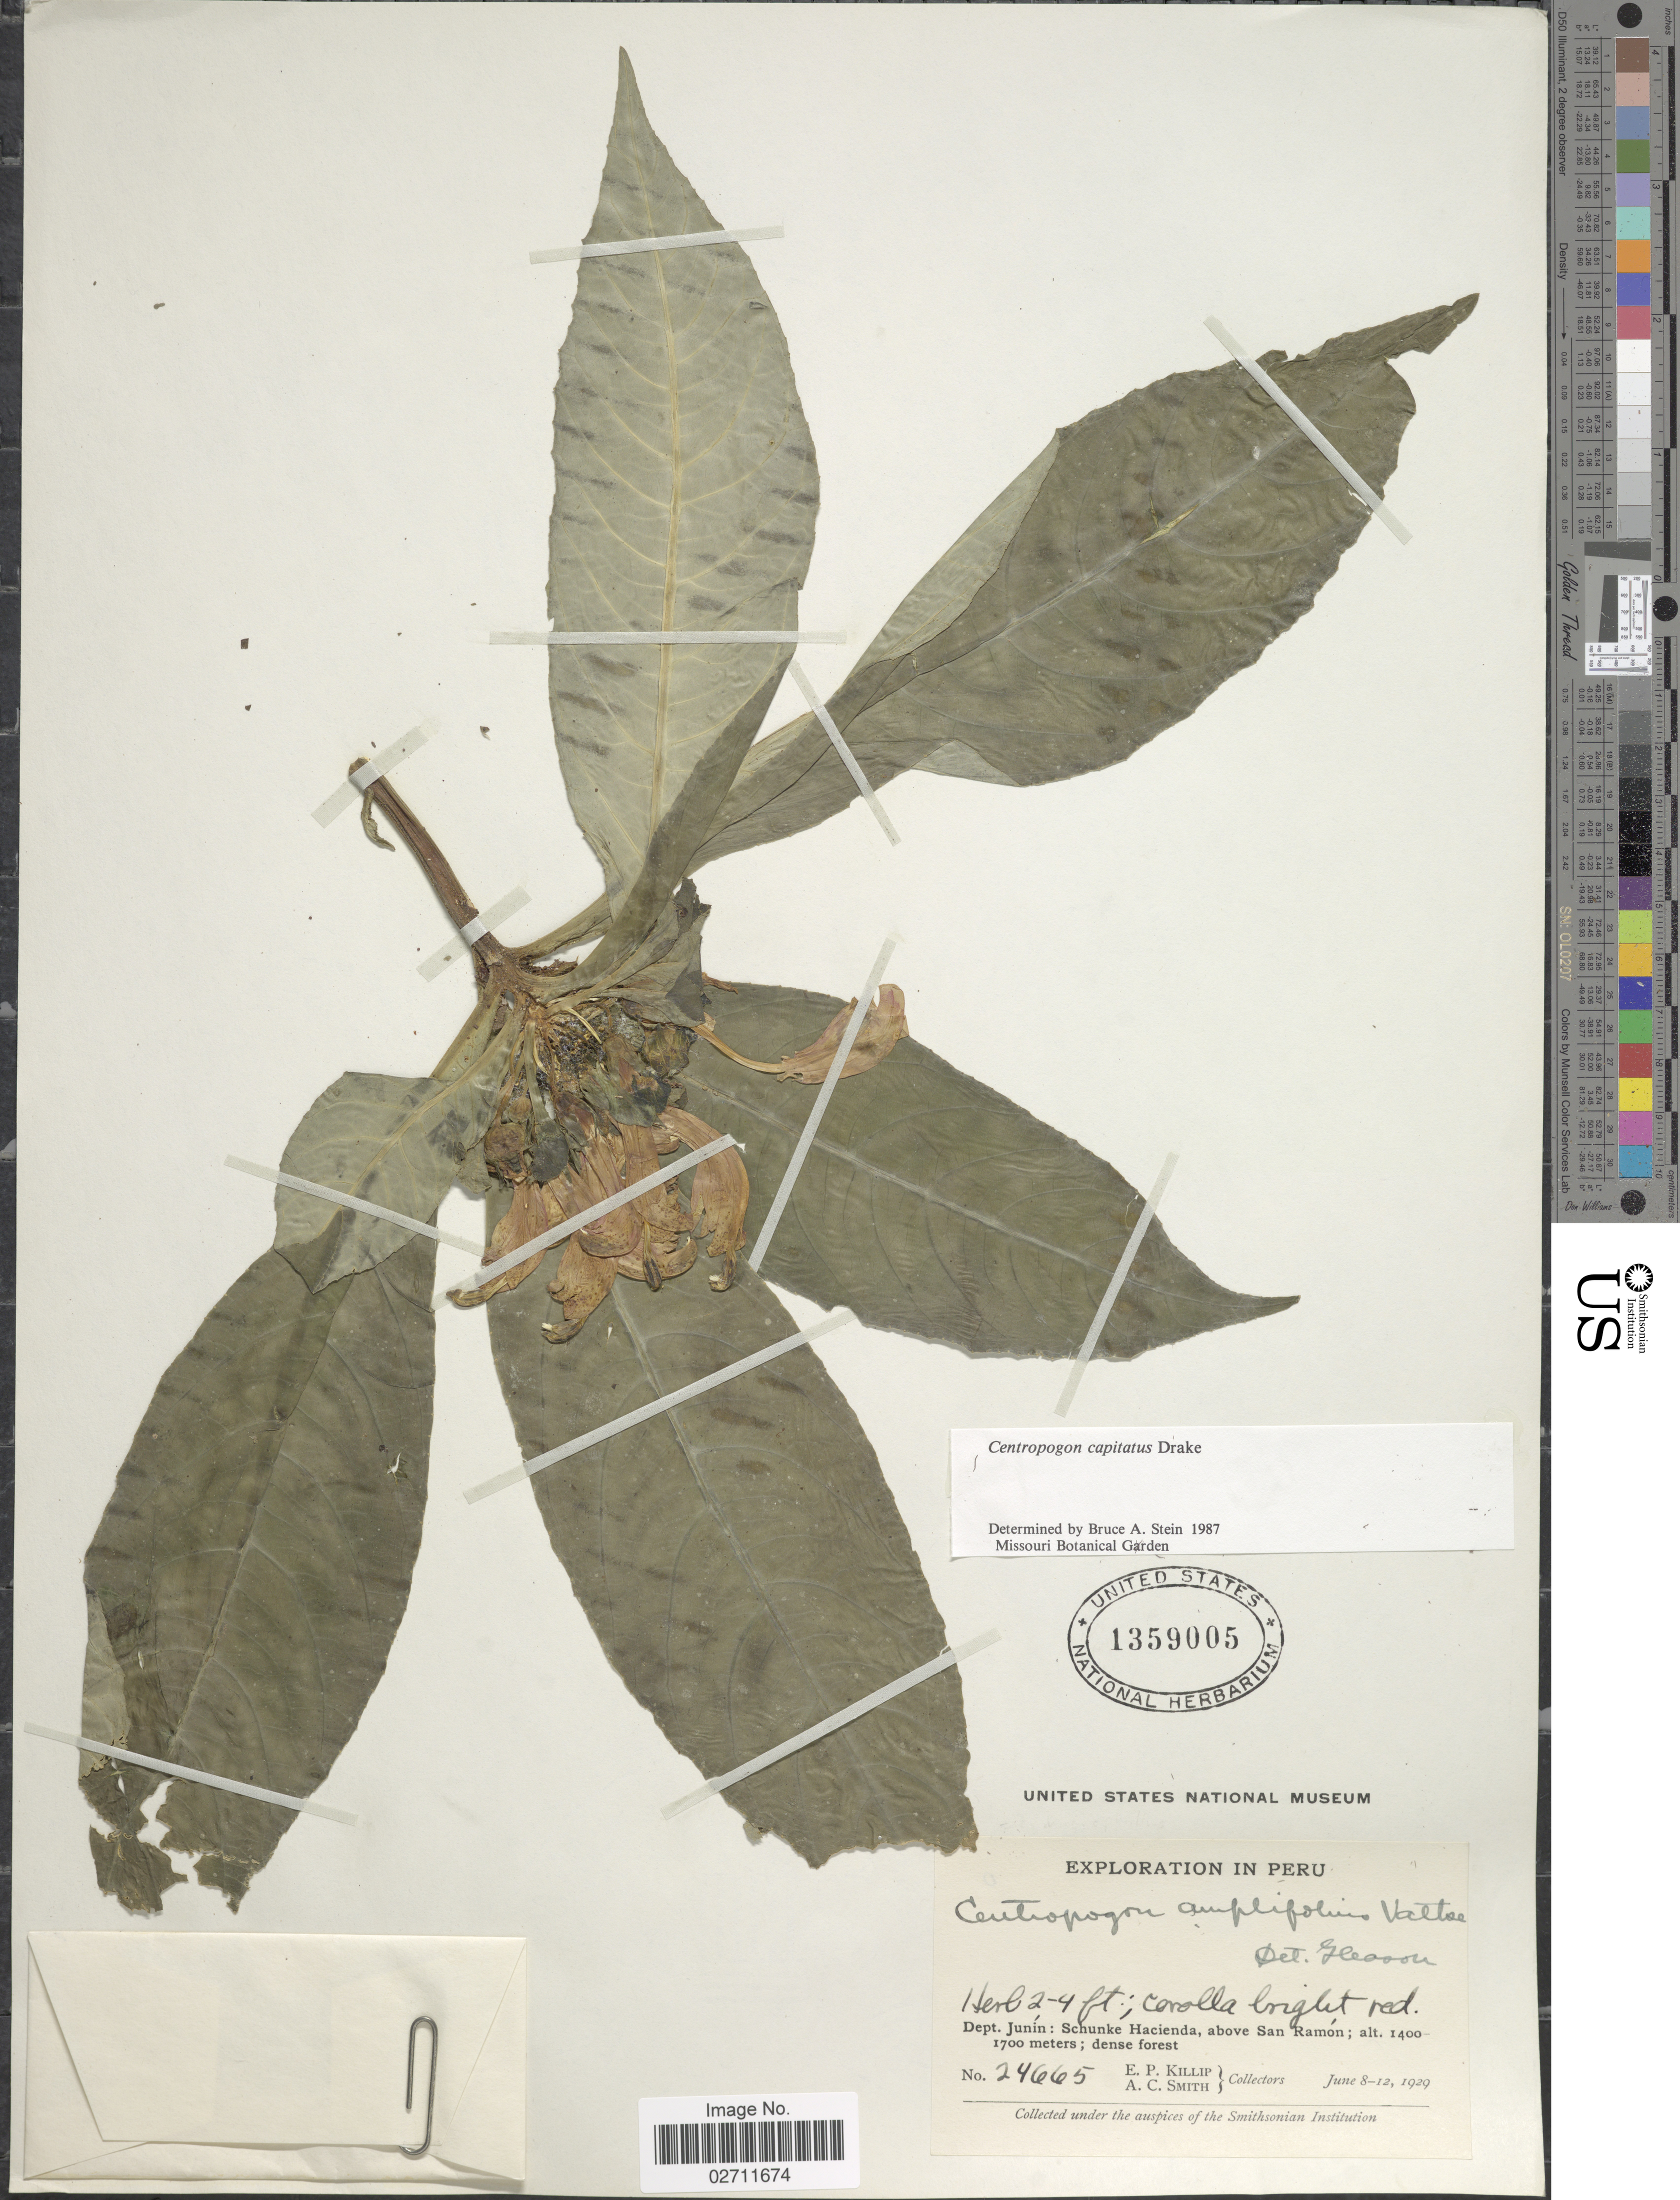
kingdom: Plantae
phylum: Tracheophyta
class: Magnoliopsida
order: Asterales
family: Campanulaceae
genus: Centropogon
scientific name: Centropogon capitatus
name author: Drake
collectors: E. P. Killip & A. C. Smith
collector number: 24665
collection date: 1929-06-08/1929-06-12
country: Peru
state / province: Junín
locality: Schunke Hacienda, above San Ramon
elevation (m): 1400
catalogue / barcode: US 1359005